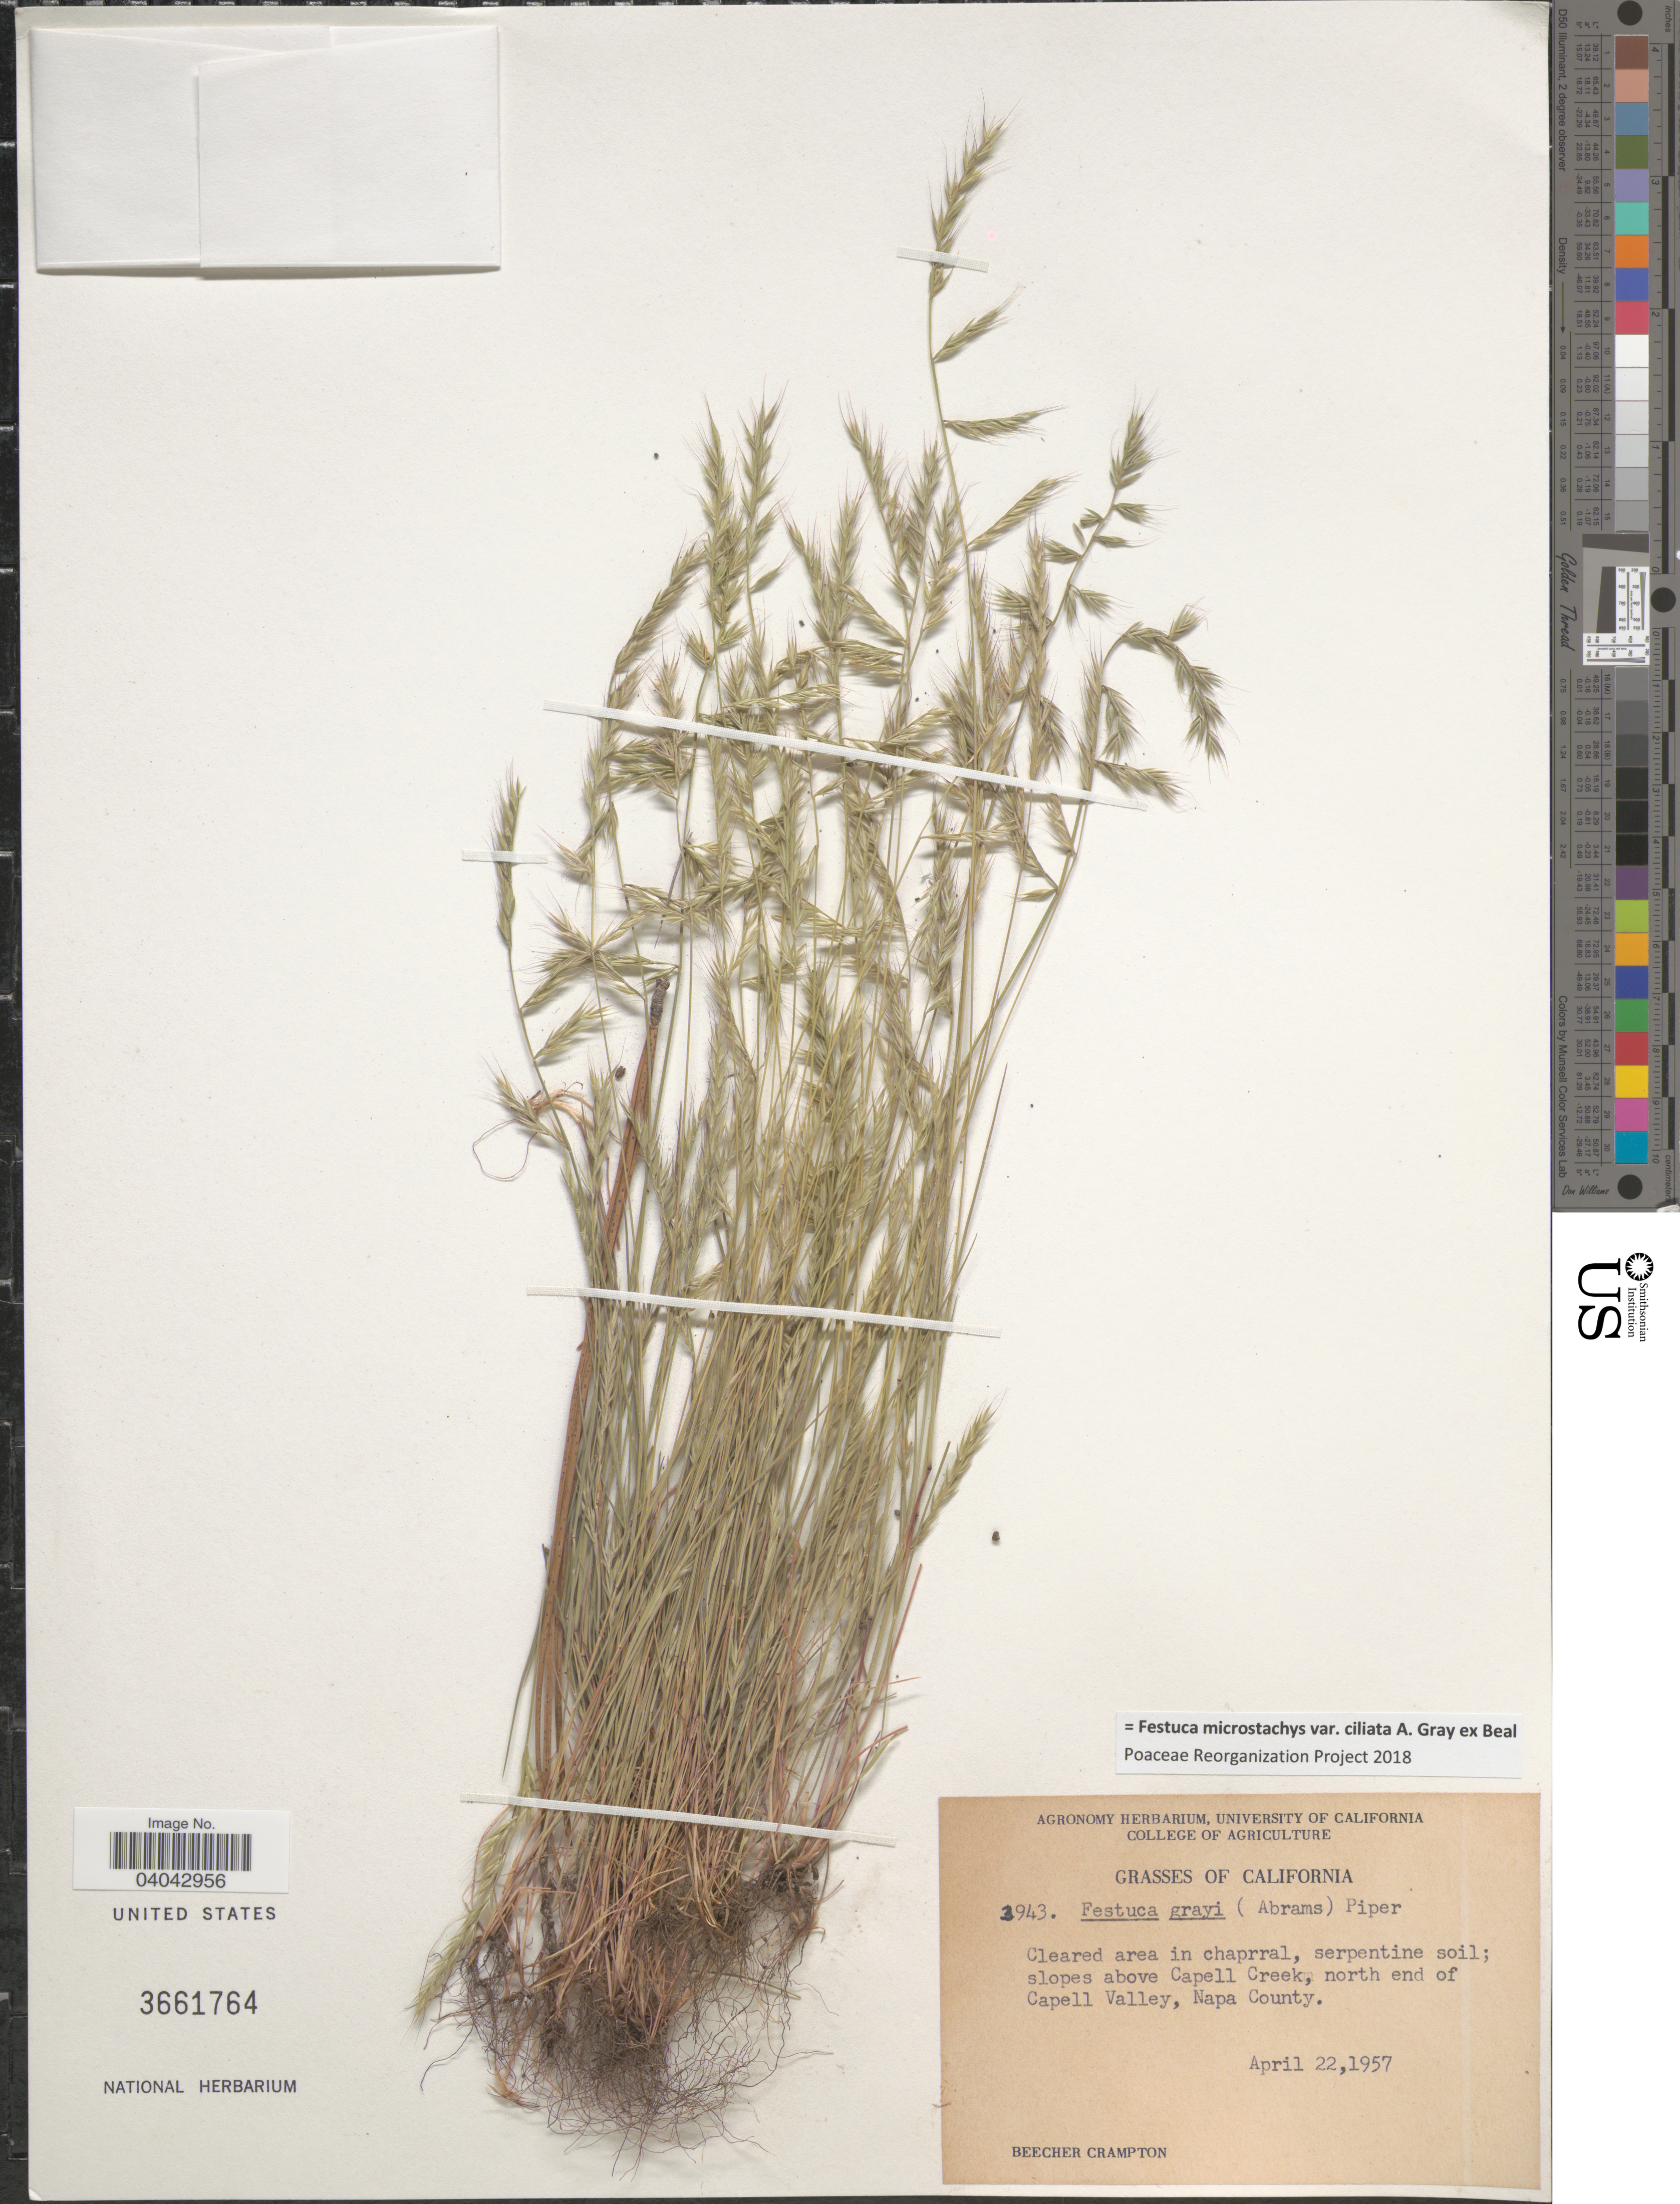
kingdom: Plantae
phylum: Tracheophyta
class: Liliopsida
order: Poales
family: Poaceae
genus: Festuca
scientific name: Festuca microstachys var. ciliata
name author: A. Gray ex W.J. Beal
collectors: B. Crampton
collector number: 3943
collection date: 1957-04-22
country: United States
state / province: California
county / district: Napa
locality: Slopes above Capell Creek, north end of Capell Valley, Napa County.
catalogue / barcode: US 3661764